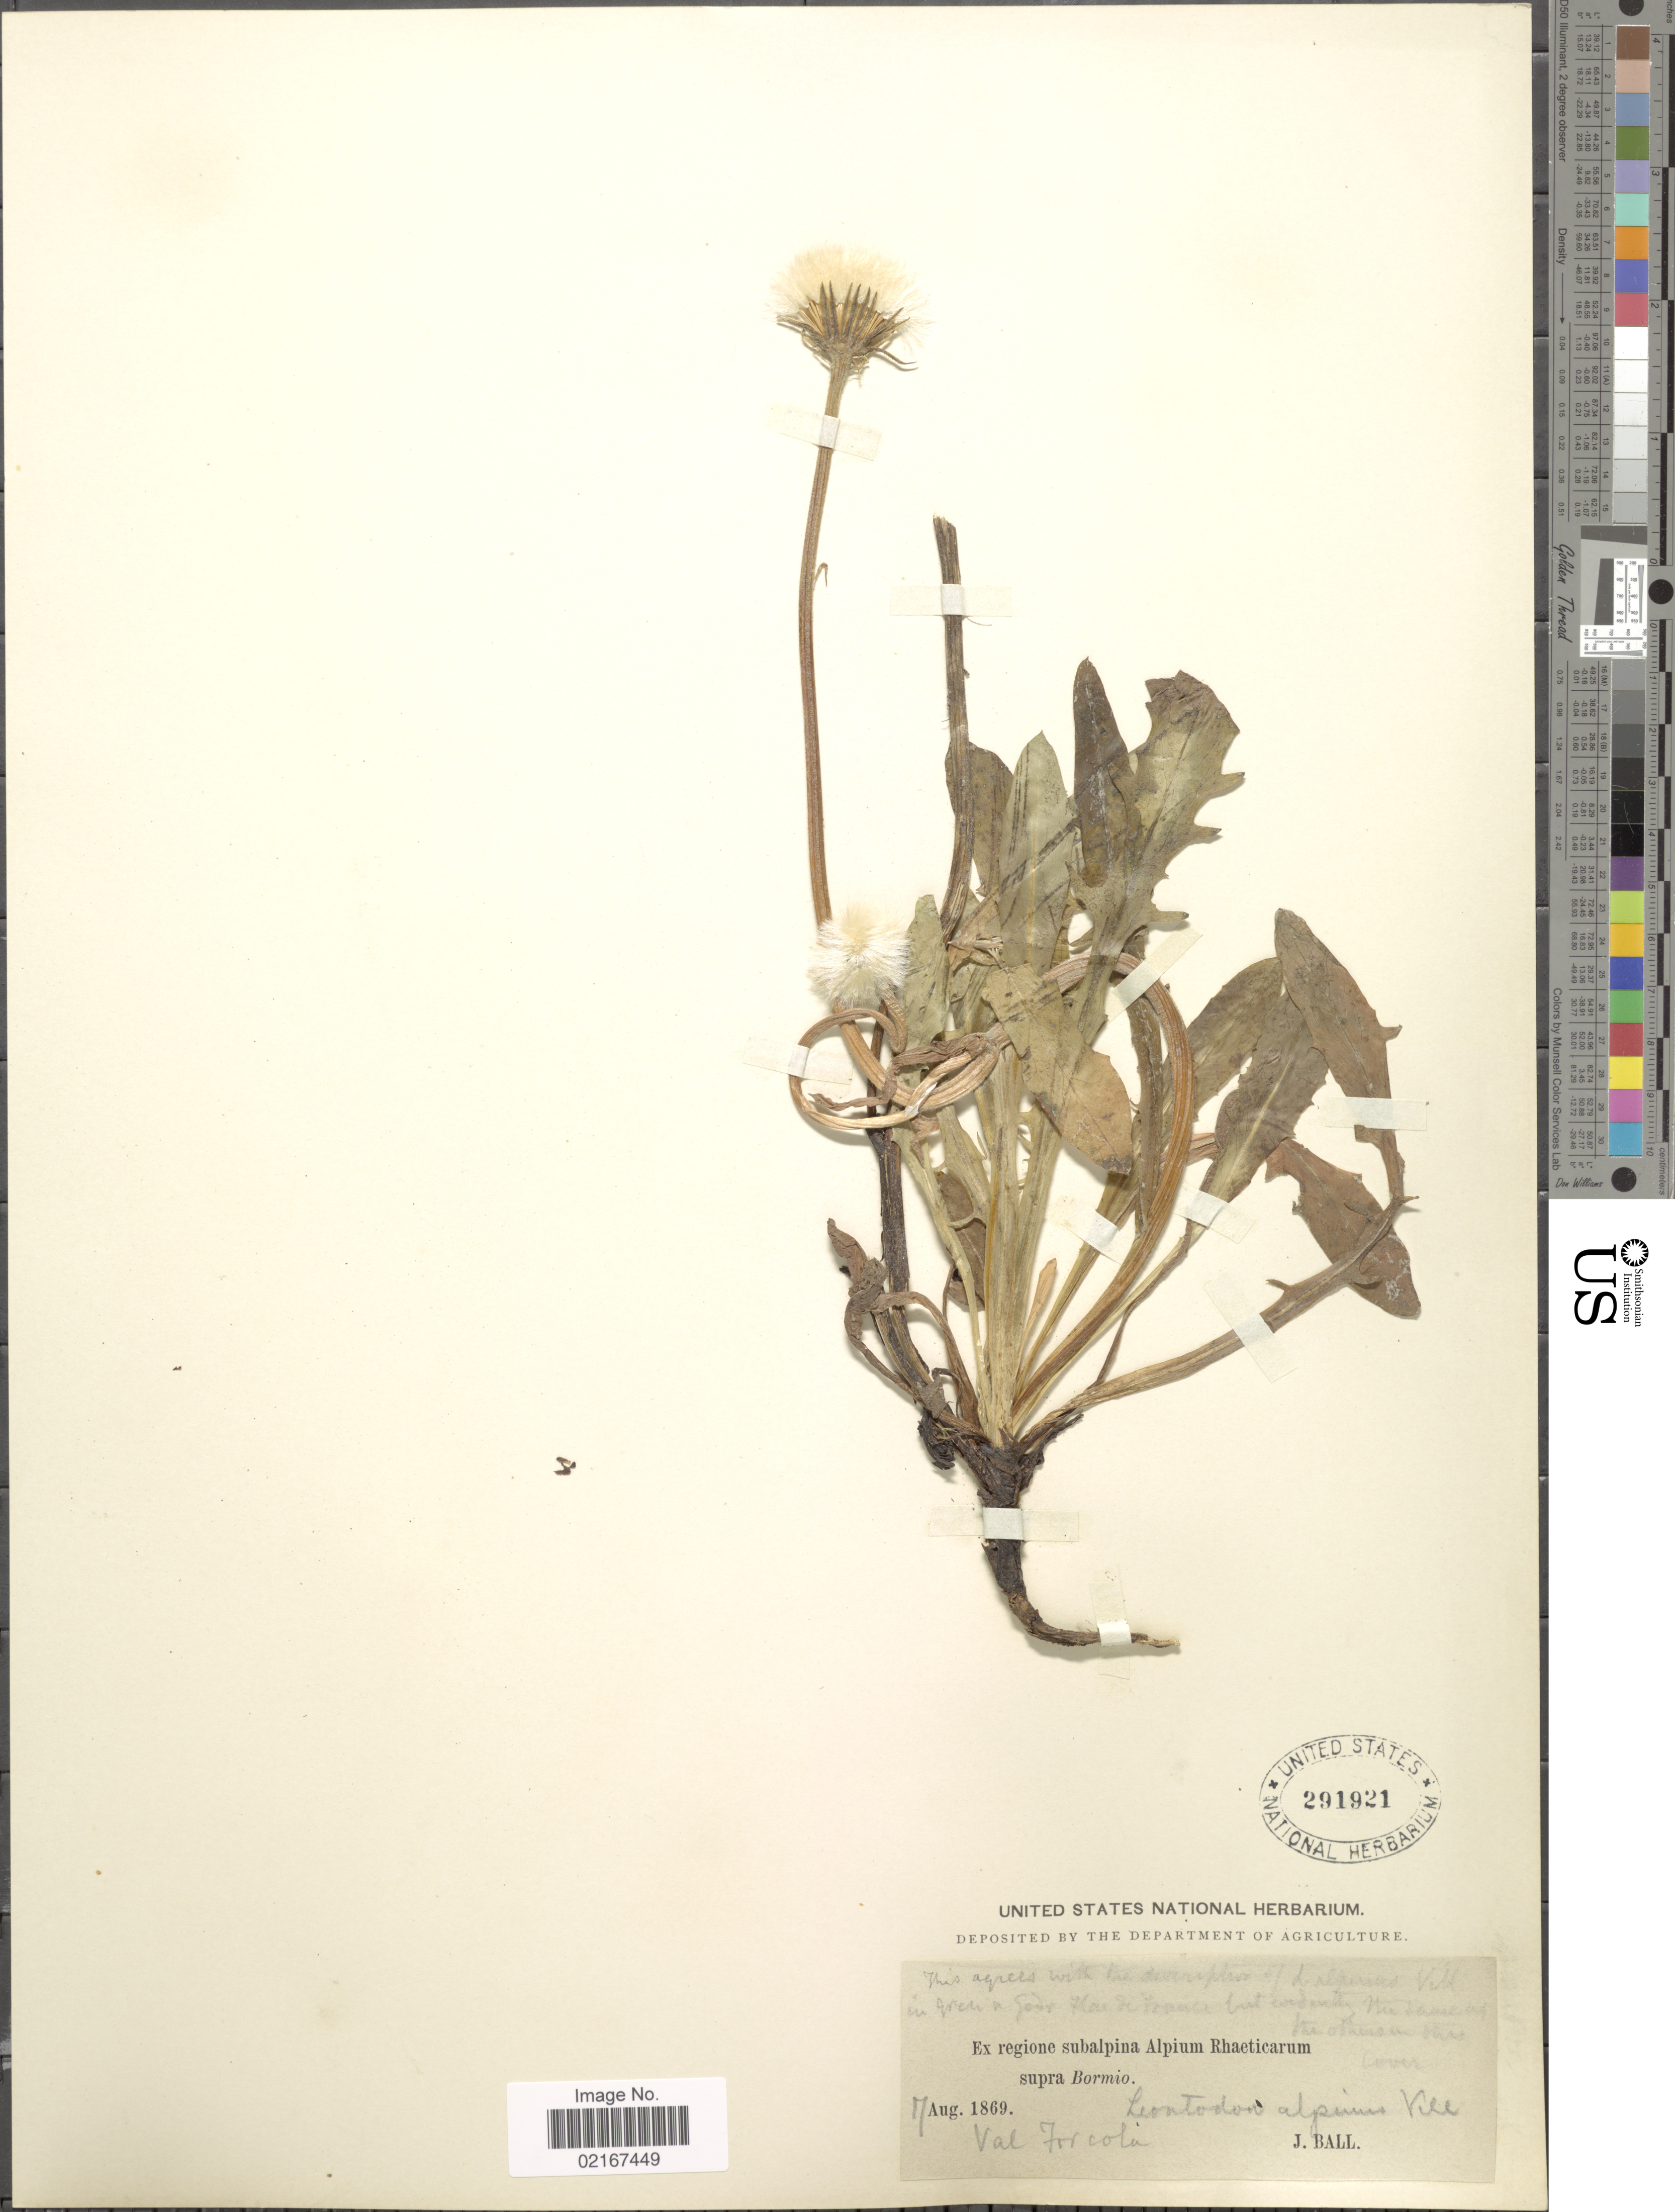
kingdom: Plantae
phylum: Tracheophyta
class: Magnoliopsida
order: Asterales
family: Asteraceae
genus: Leontodon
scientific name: Leontodon alpinus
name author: Jacq.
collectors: J. Ball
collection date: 1869-08-17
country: Italy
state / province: Lombardy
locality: Regione subalpina Alpium Rhaeticarum supra Bormio, Val Forcola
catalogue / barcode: US 291921